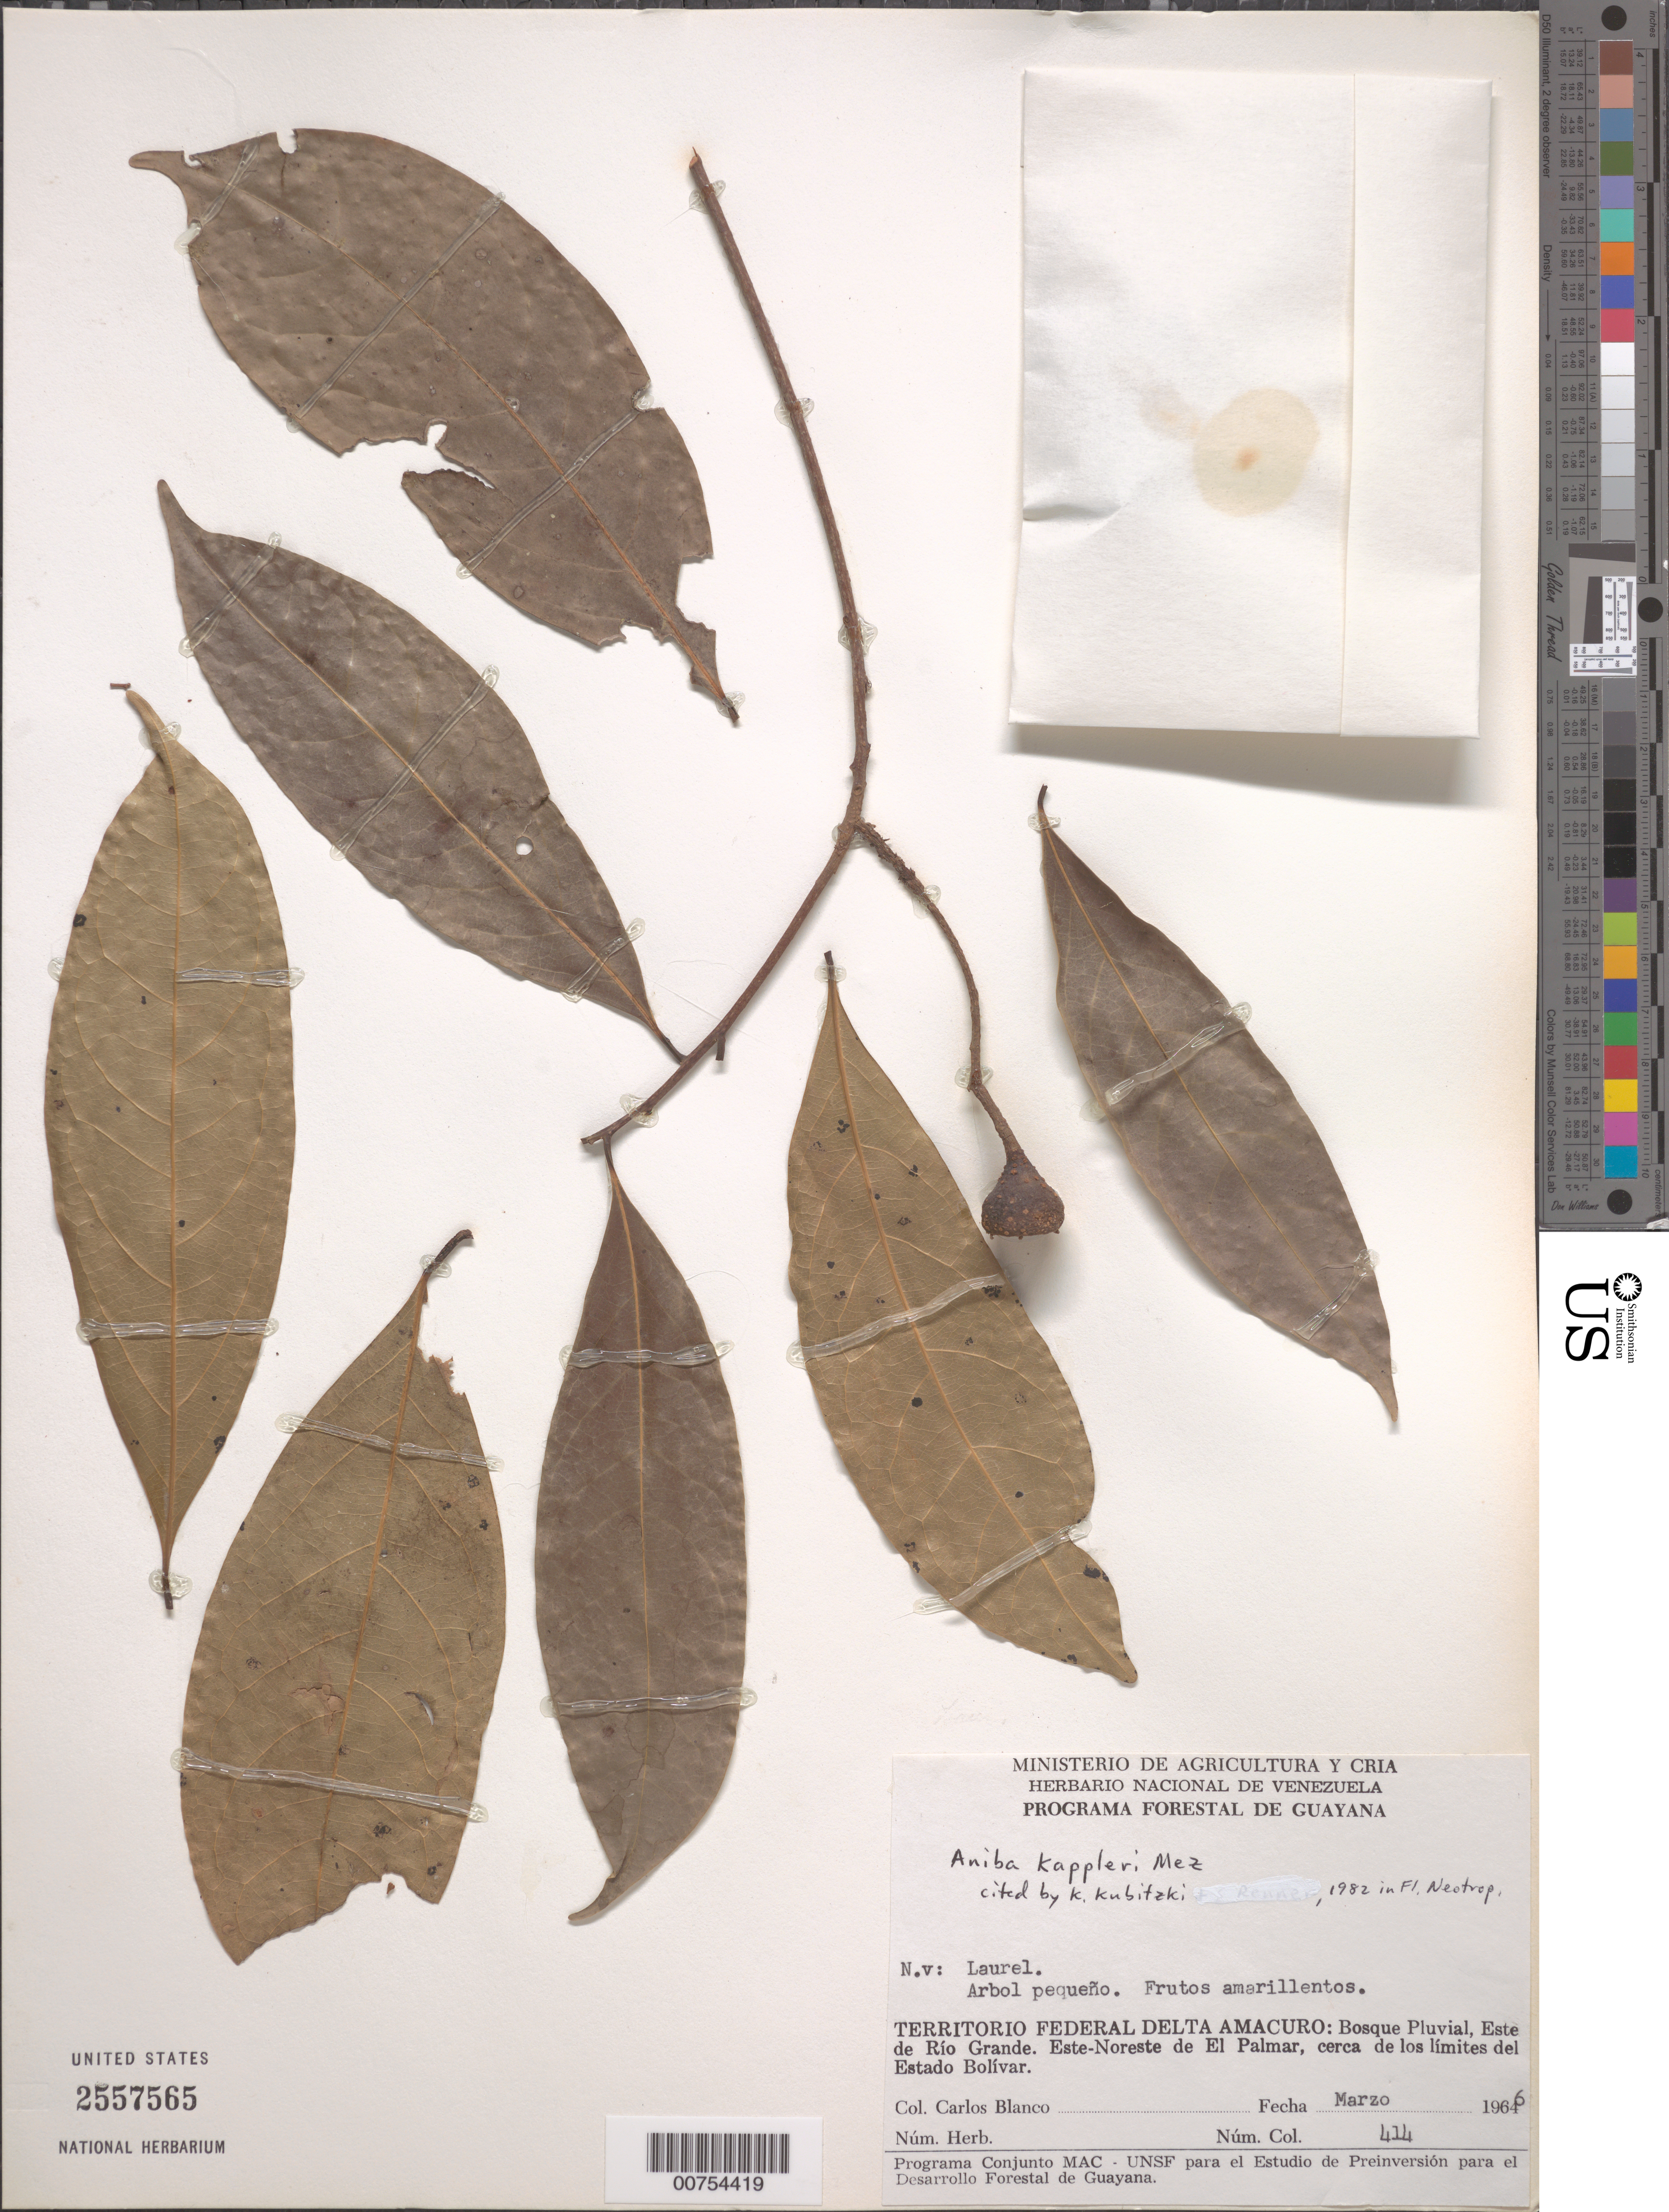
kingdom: Plantae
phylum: Tracheophyta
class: Magnoliopsida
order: Laurales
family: Lauraceae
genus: Aniba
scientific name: Aniba kappleri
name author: Mez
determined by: Kubitzki, Klaus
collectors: C. A. Blanco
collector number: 414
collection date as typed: Mar-66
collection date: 1966-03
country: Venezuela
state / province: Delta Amacuro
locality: Río Grande, Este de; Este-Noreste de El Palmar, cerca de los limites del Estado Bolívar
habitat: Rainforest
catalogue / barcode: US 2557565